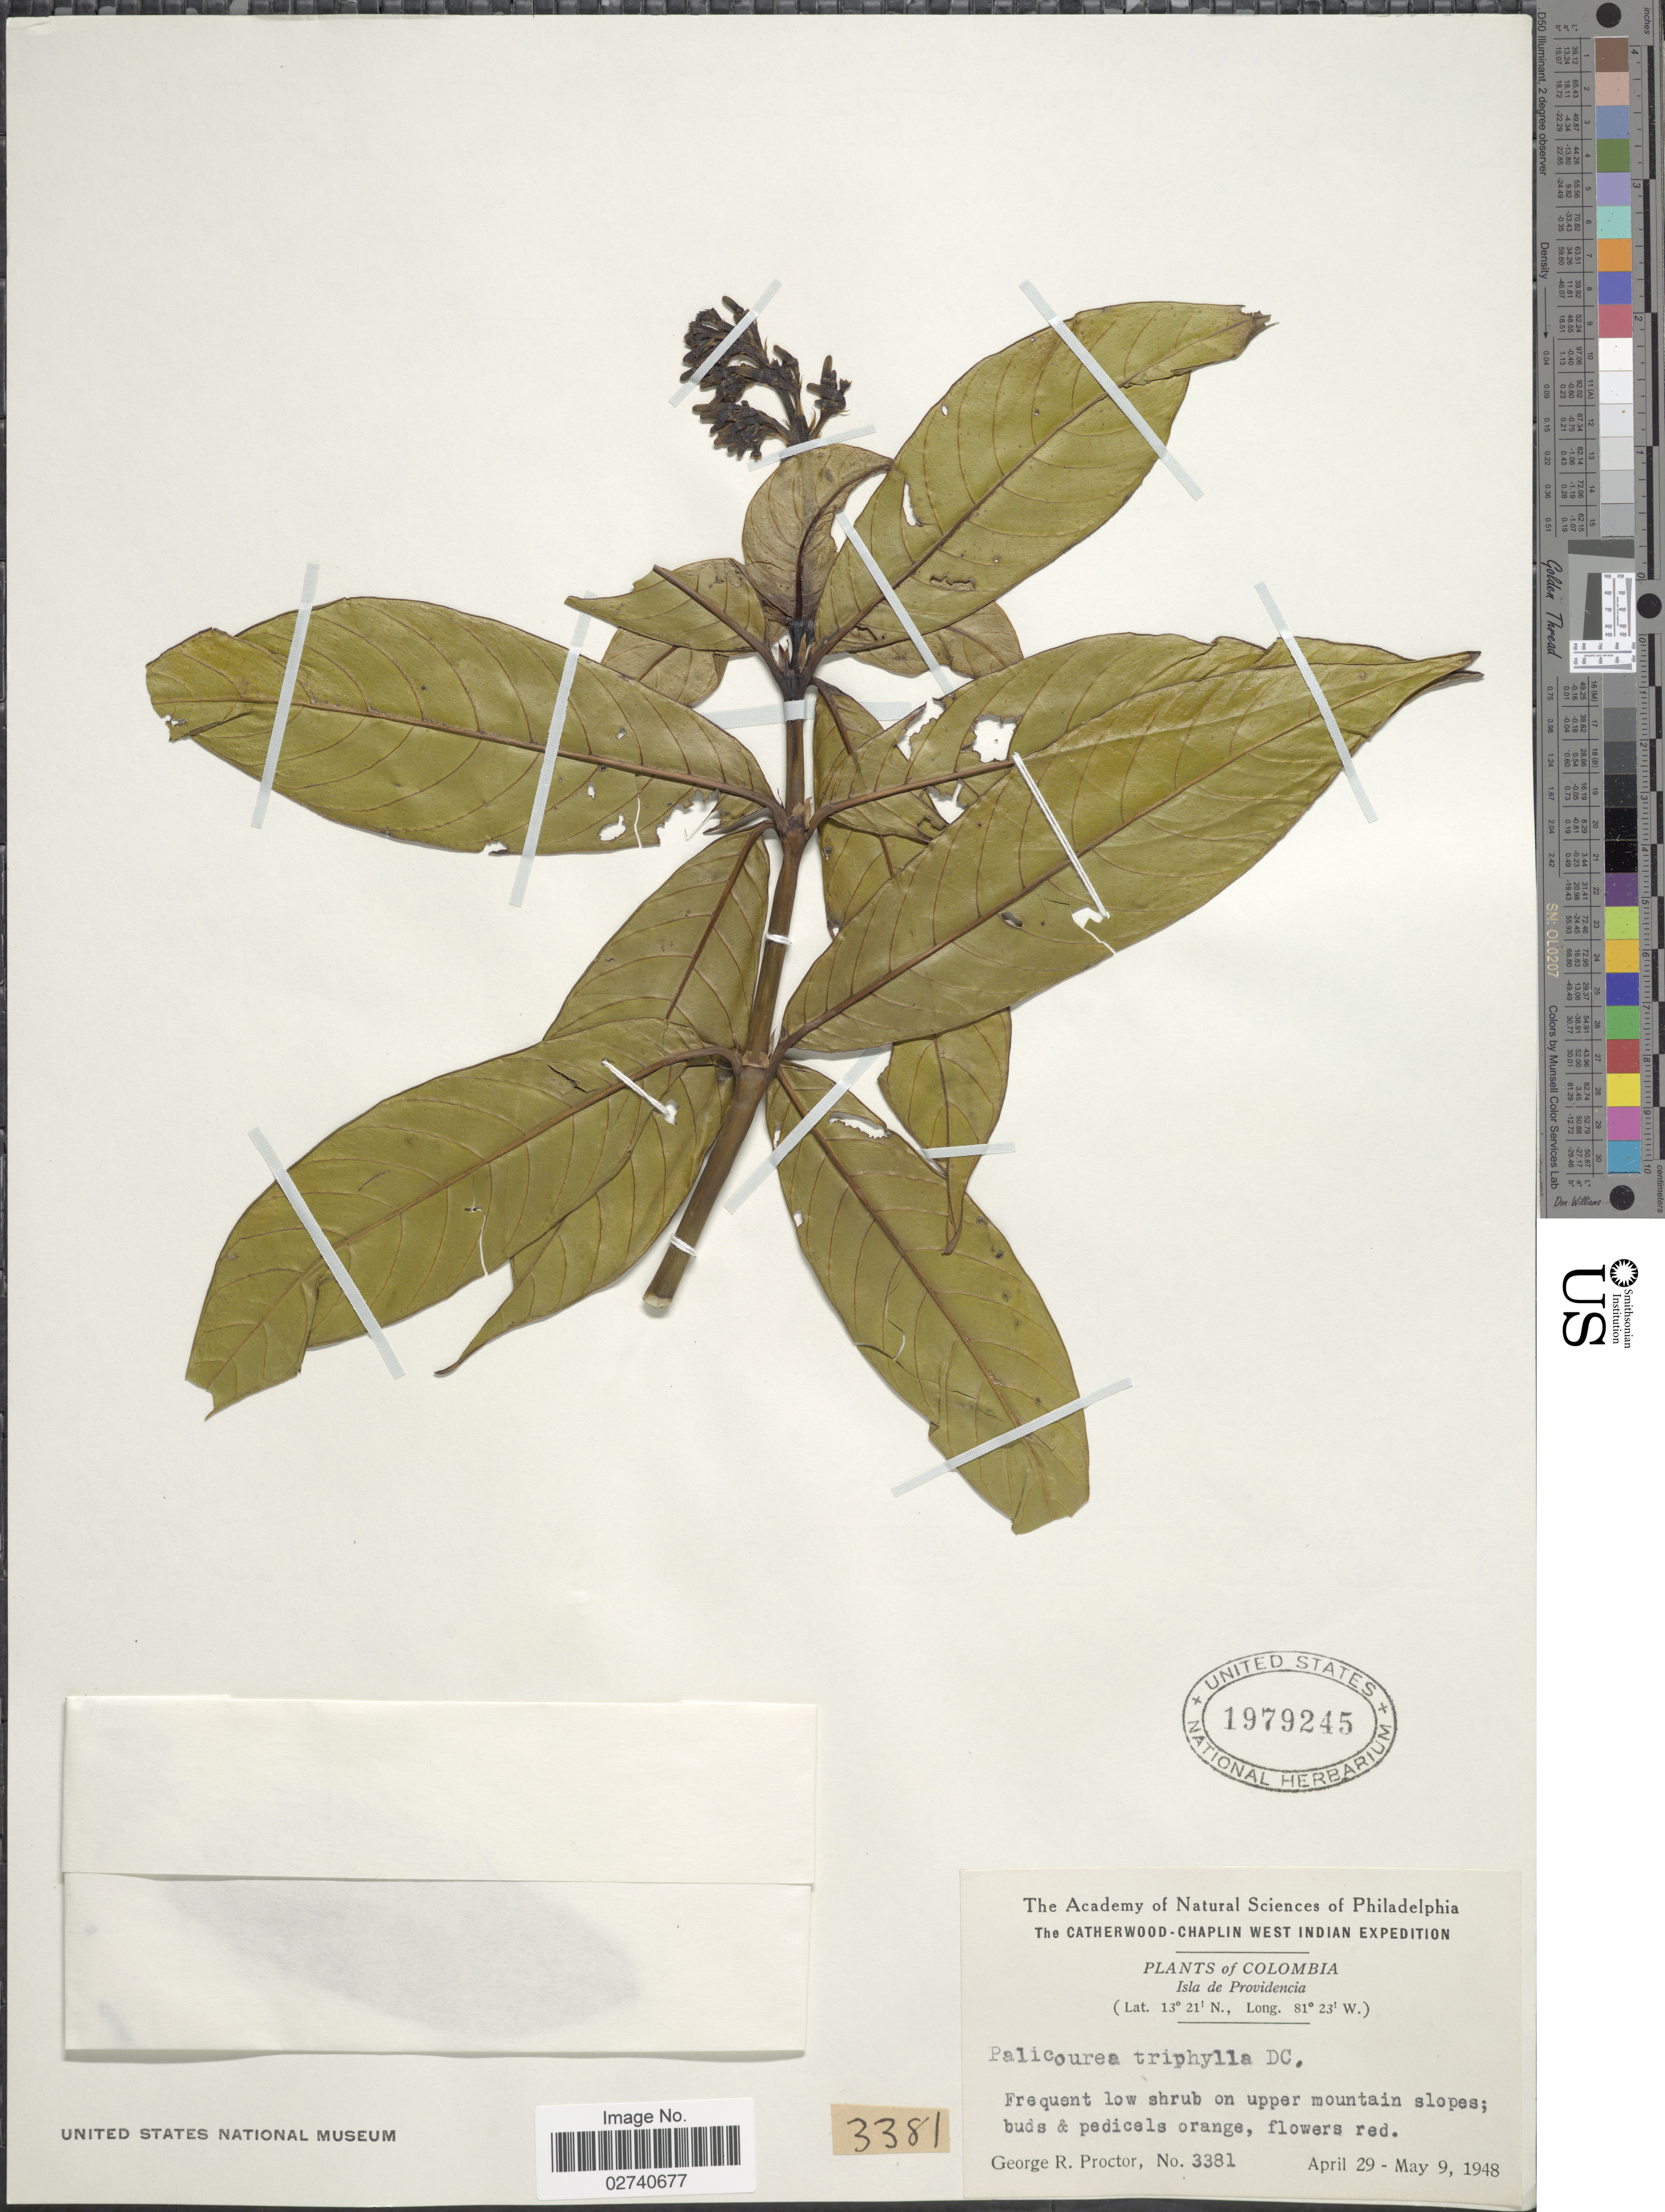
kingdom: Plantae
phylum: Tracheophyta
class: Magnoliopsida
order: Gentianales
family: Rubiaceae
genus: Palicourea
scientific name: Palicourea triphylla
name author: DC.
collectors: G. R. Proctor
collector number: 3381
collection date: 1948-04-29/1948-05-09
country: Colombia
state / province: San Andres y Providencia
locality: Isla de Providencia.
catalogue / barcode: US 1979245